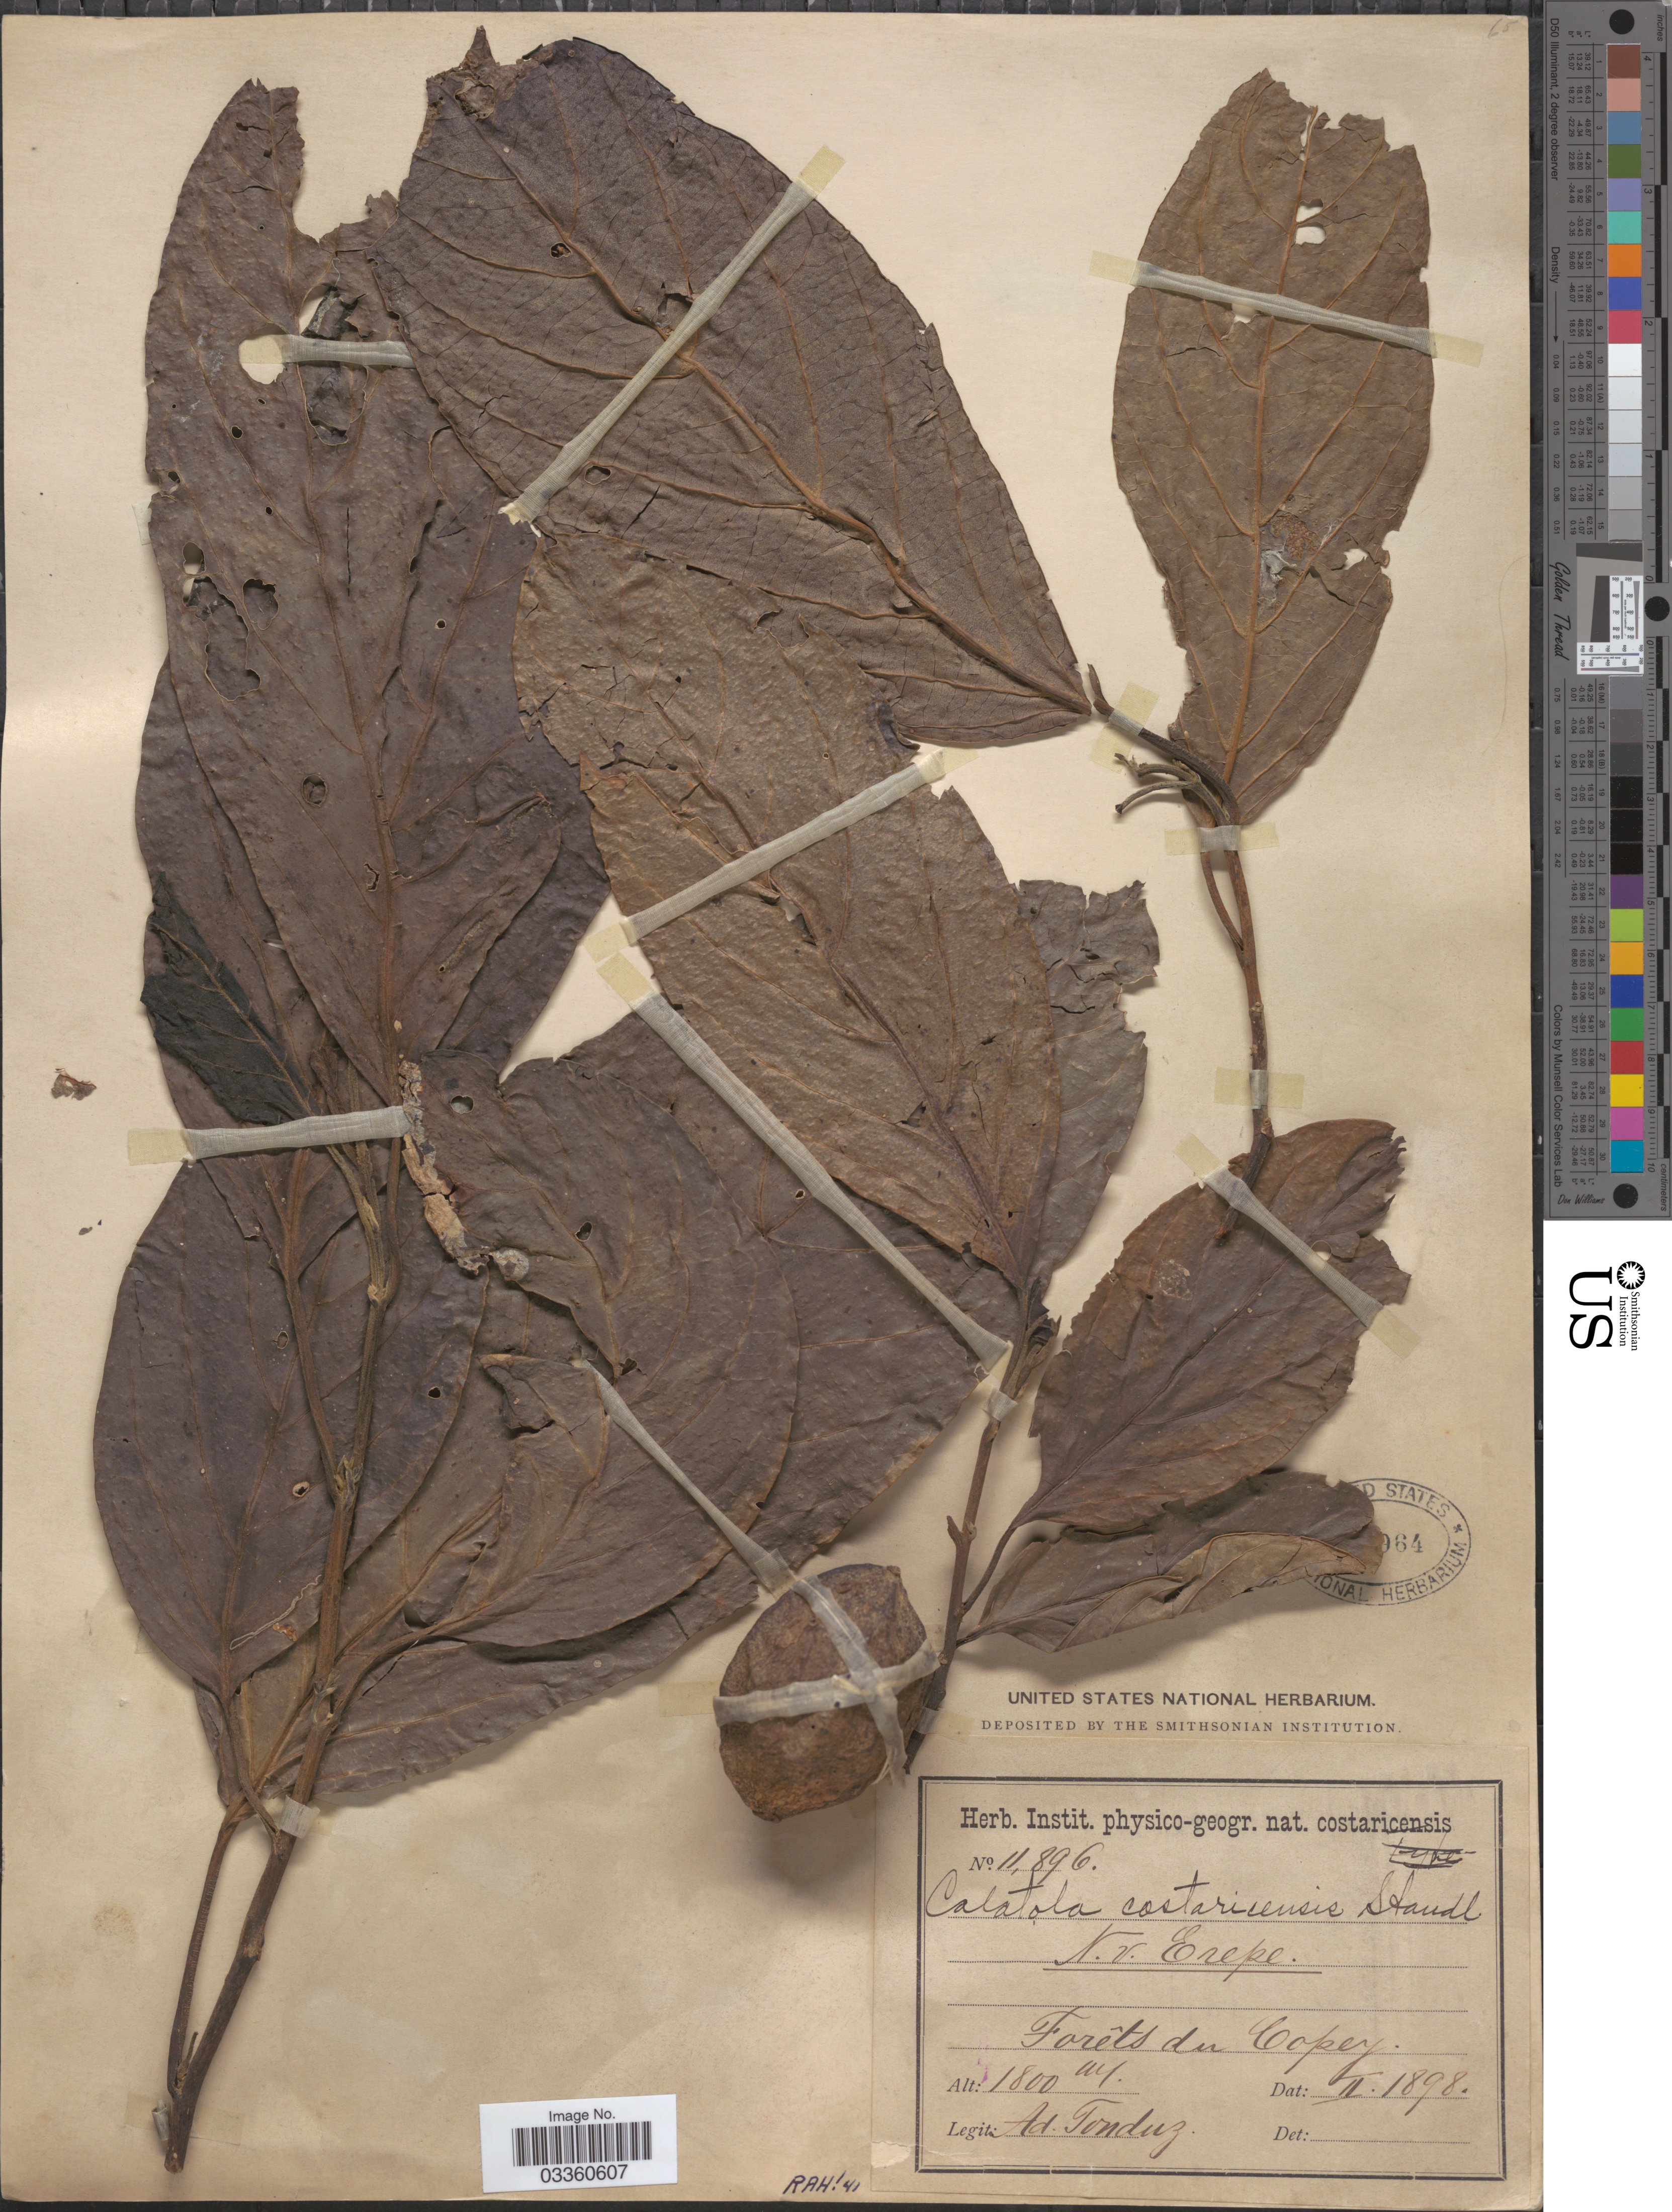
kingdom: Plantae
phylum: Tracheophyta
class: Magnoliopsida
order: Metteniusales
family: Metteniusaceae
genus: Calatola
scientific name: Calatola costaricensis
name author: Standl.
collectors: A. Tonduz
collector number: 11896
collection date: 1898-02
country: Costa Rica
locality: Forêts du Copey.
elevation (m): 1800